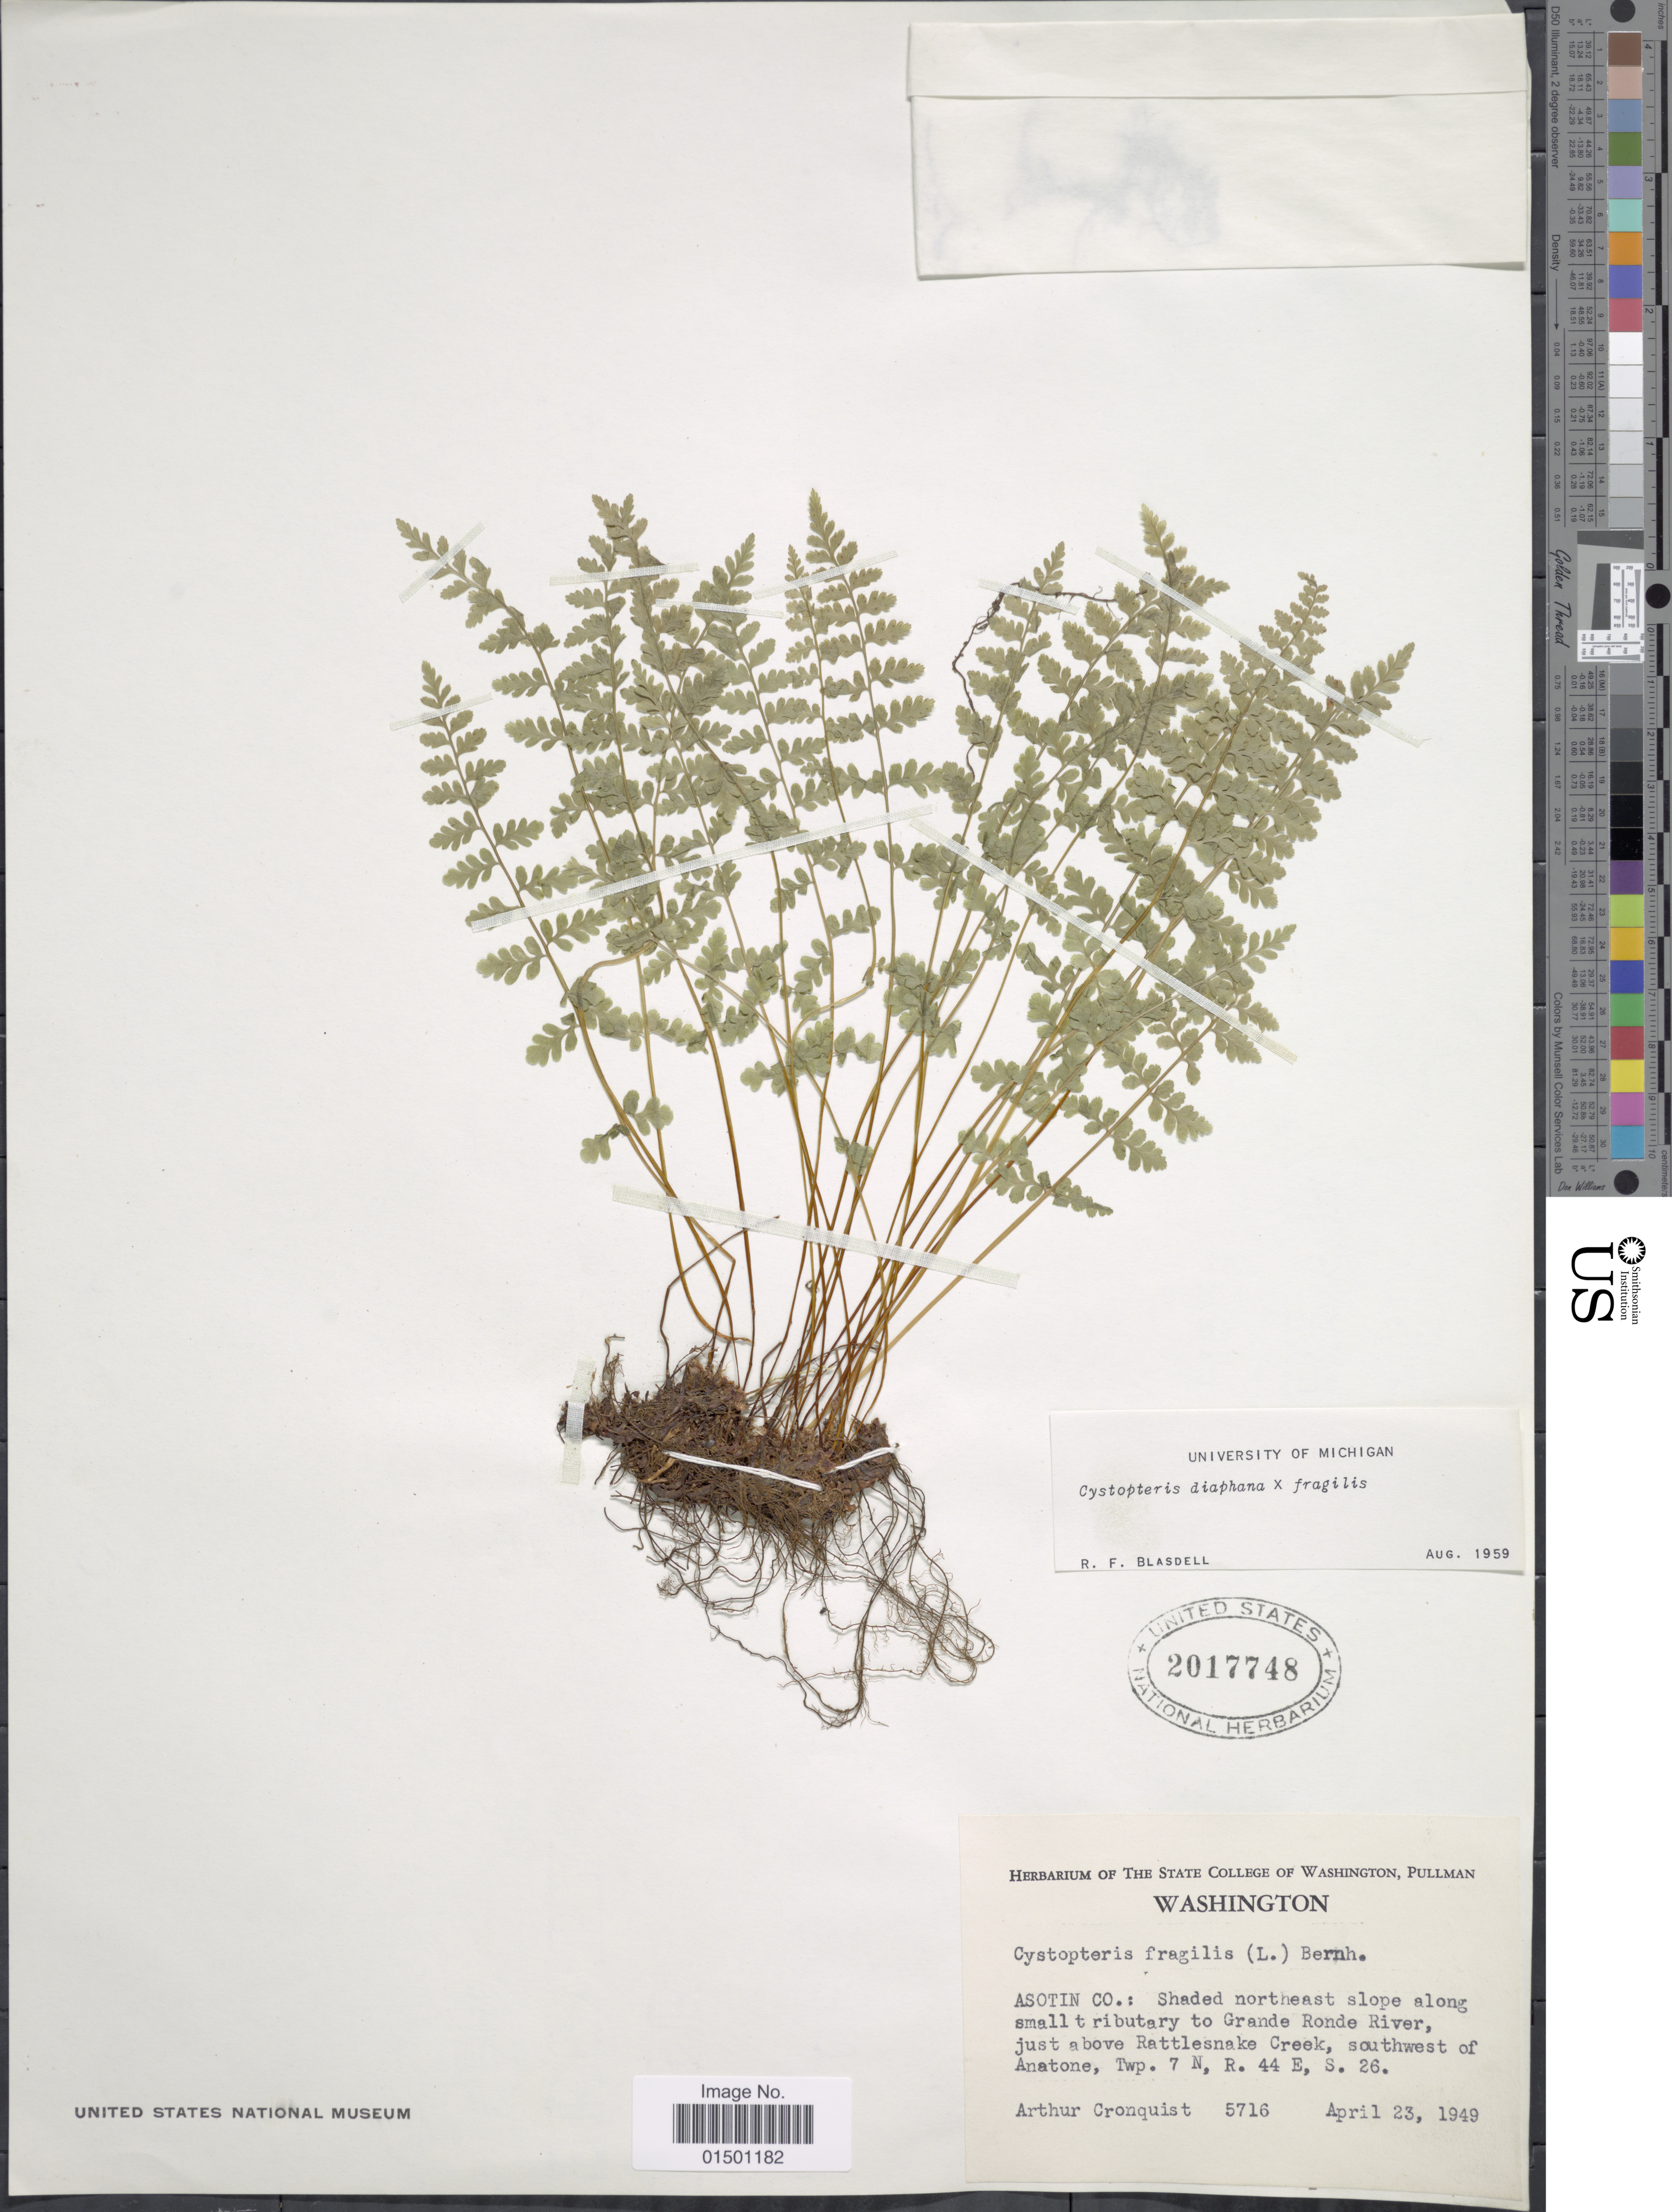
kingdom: Plantae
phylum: Tracheophyta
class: Polypodiopsida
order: Polypodiales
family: Cystopteridaceae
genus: Cystopteris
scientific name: Cystopteris diaphana x C. fragilis (L.) Bernh.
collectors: A. J. Cronquist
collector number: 5716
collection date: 1949-04-23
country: United States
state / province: Washington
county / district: Asotin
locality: Asotin Co.: shaded northeast slope along small tributary to Grande Ronde River, just baove Rattlesnake Creek, southwest of Anatone, Twp. 7 N, R. 44 E, S. 26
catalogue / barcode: US 2017748